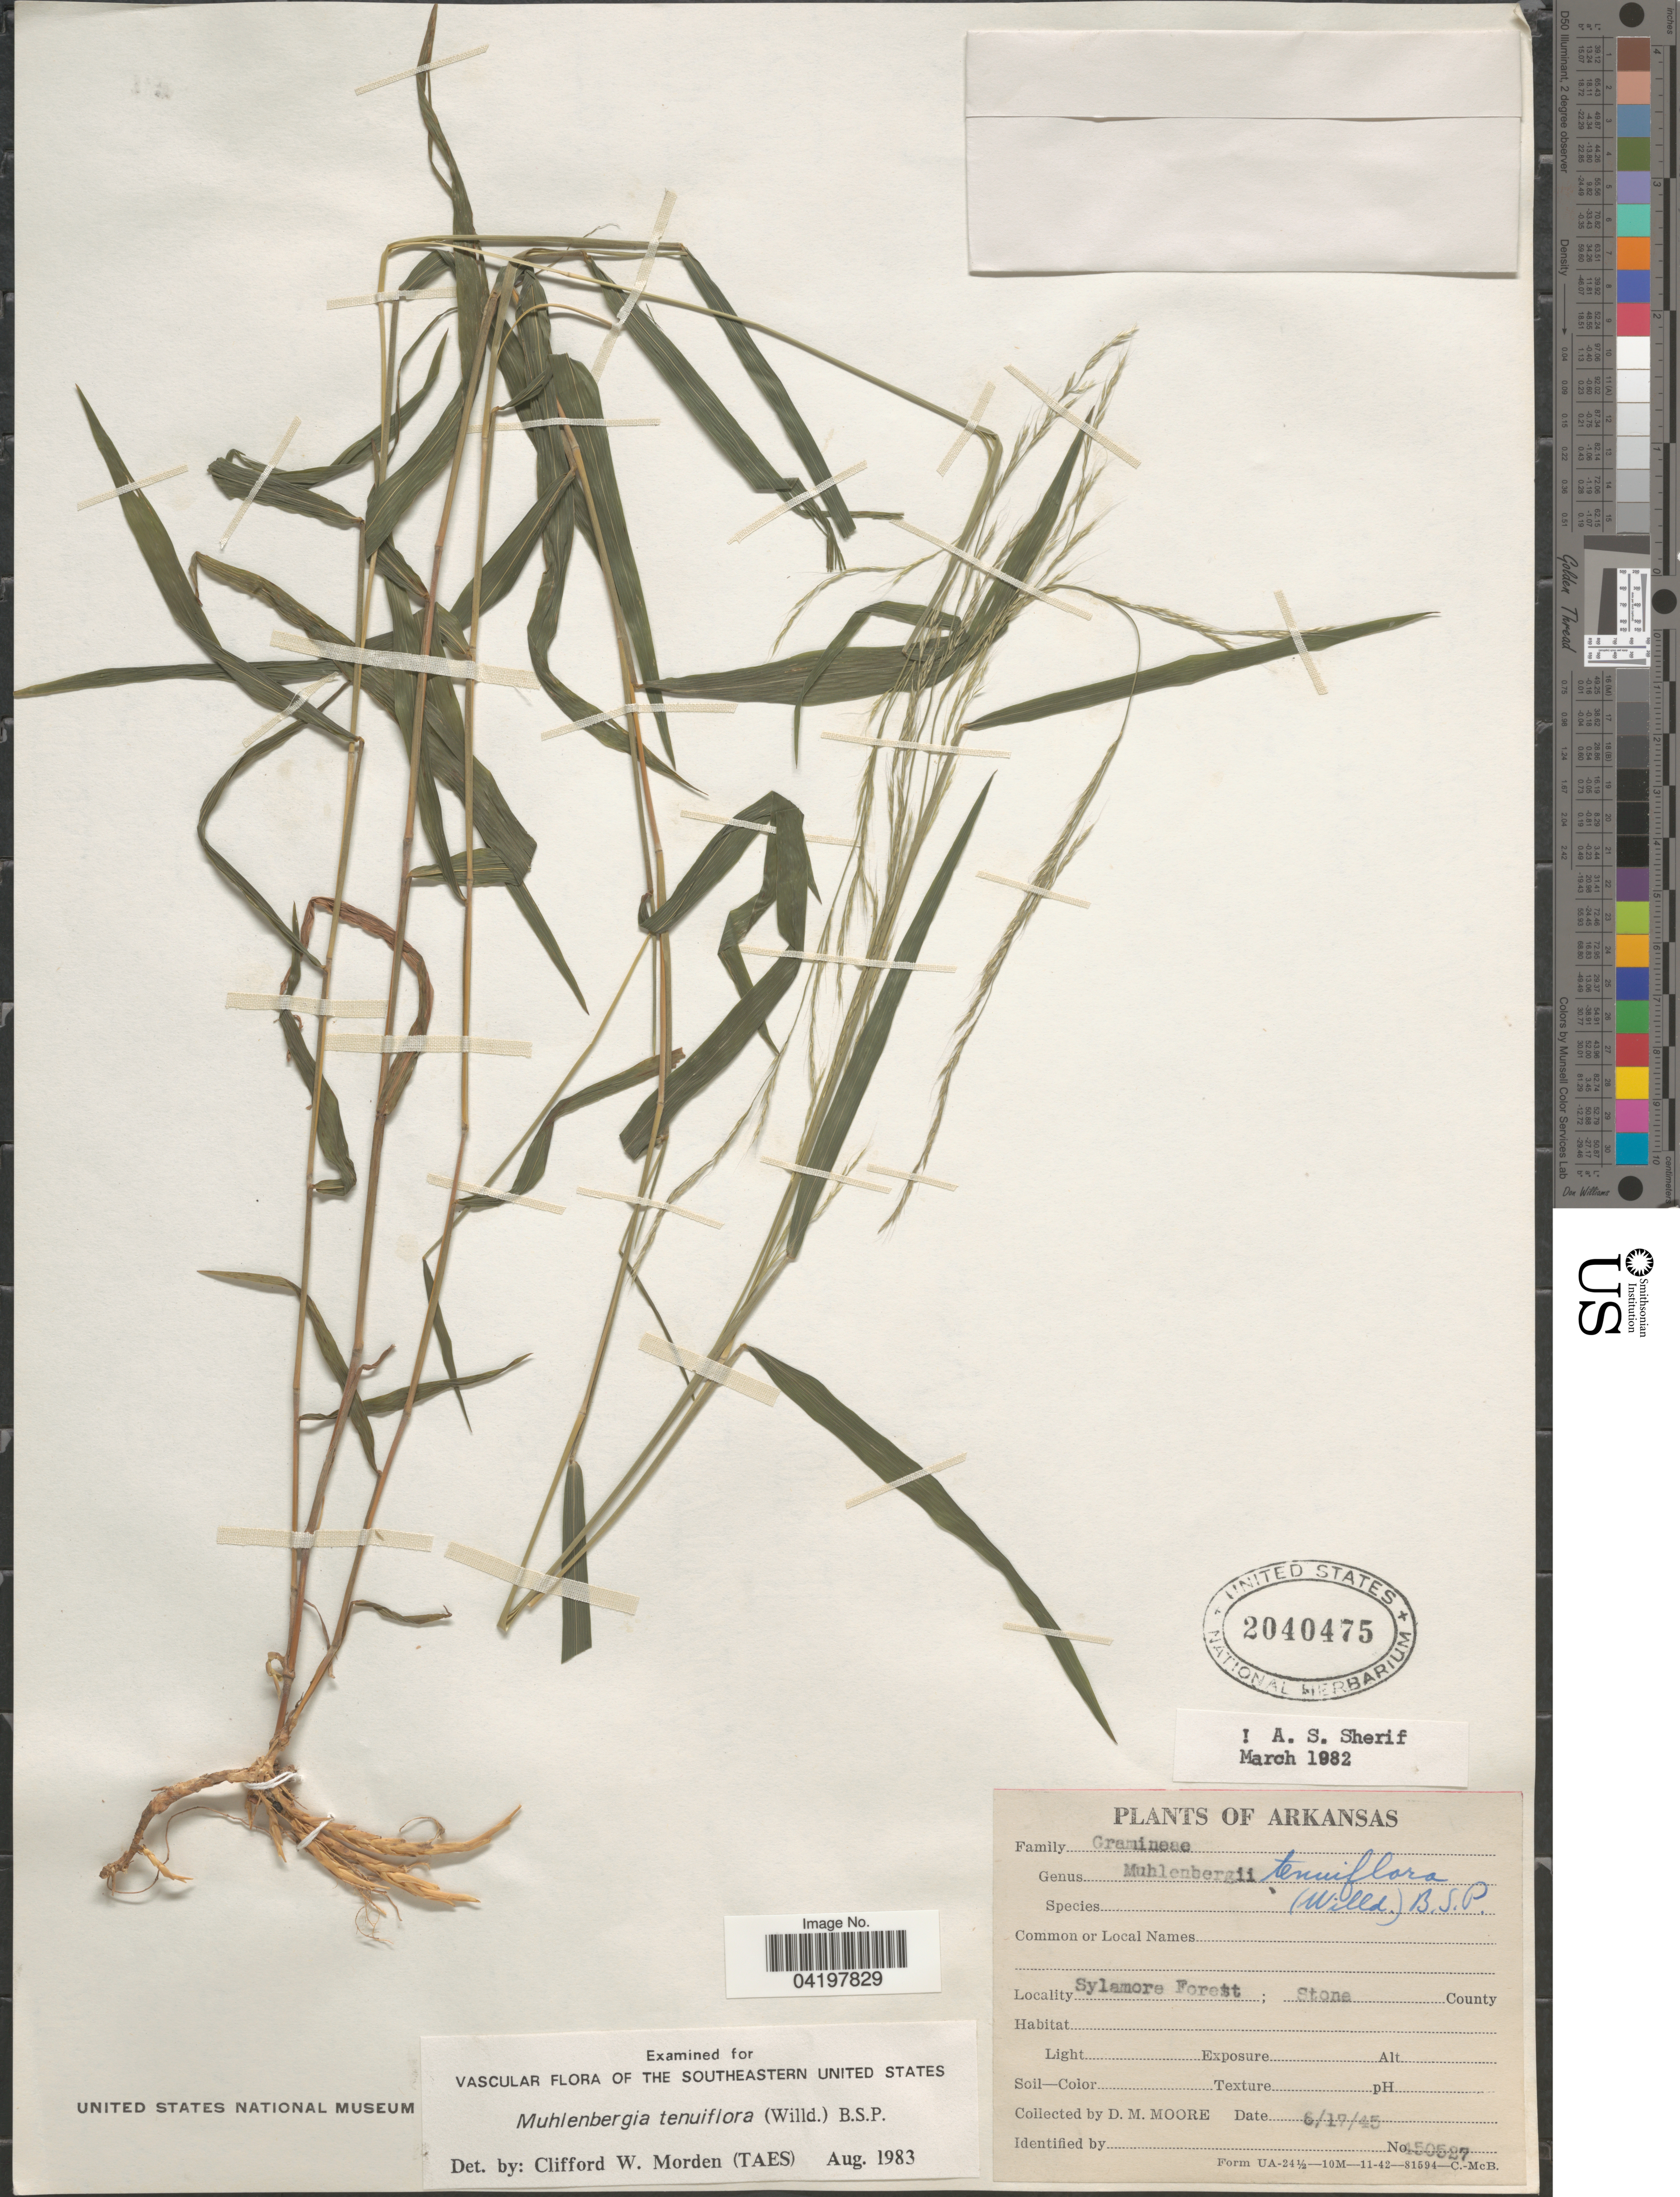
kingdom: Plantae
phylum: Tracheophyta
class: Liliopsida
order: Poales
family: Poaceae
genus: Muhlenbergia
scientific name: Muhlenbergia tenuiflora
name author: (Willd.) Britton, Stearns & Poggenb.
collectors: D. Moore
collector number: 450527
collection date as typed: Transcribed d/m/y: 17/6/45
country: United States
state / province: Arkansas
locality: Sylamore Forest; Stone County.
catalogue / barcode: US 2040475